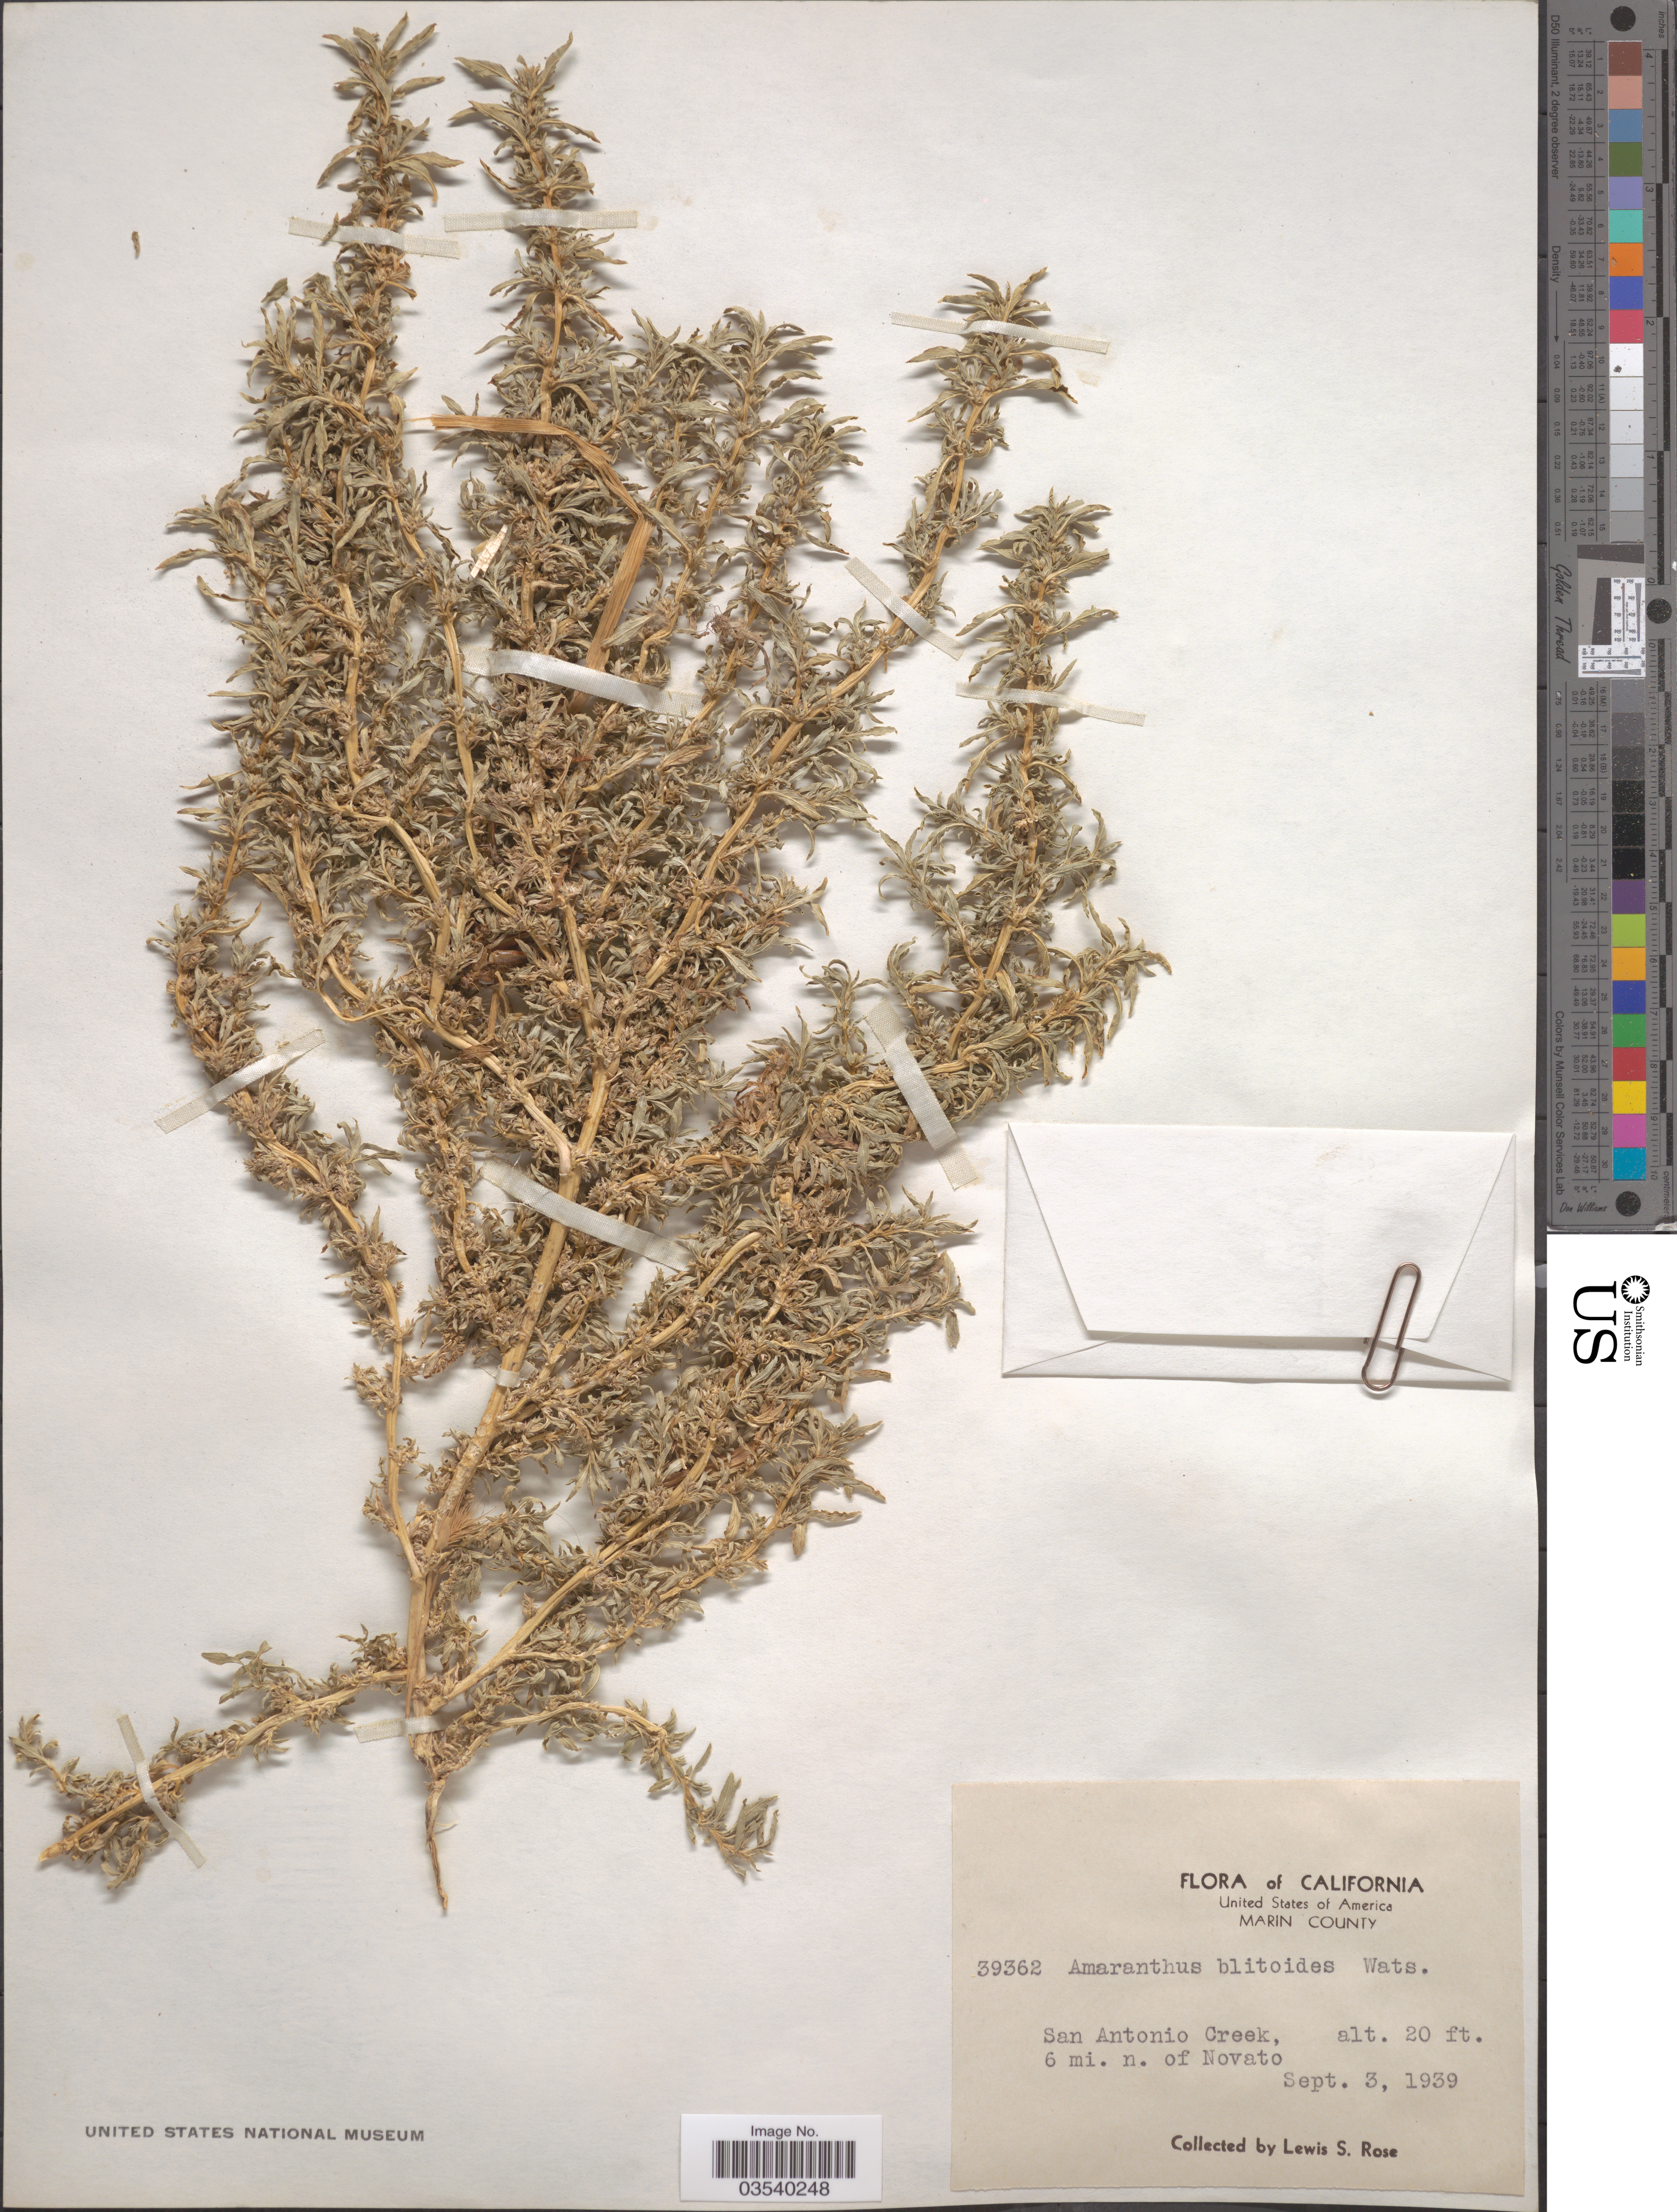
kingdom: Plantae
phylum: Tracheophyta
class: Magnoliopsida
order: Caryophyllales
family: Amaranthaceae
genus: Amaranthus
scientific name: Amaranthus blitoides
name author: S. Watson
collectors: L. S. Rose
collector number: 39362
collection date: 1939-09-03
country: United States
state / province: California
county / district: Marin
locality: Marin County. San Antonio Creek, 6 mi. n. of Novato.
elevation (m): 6